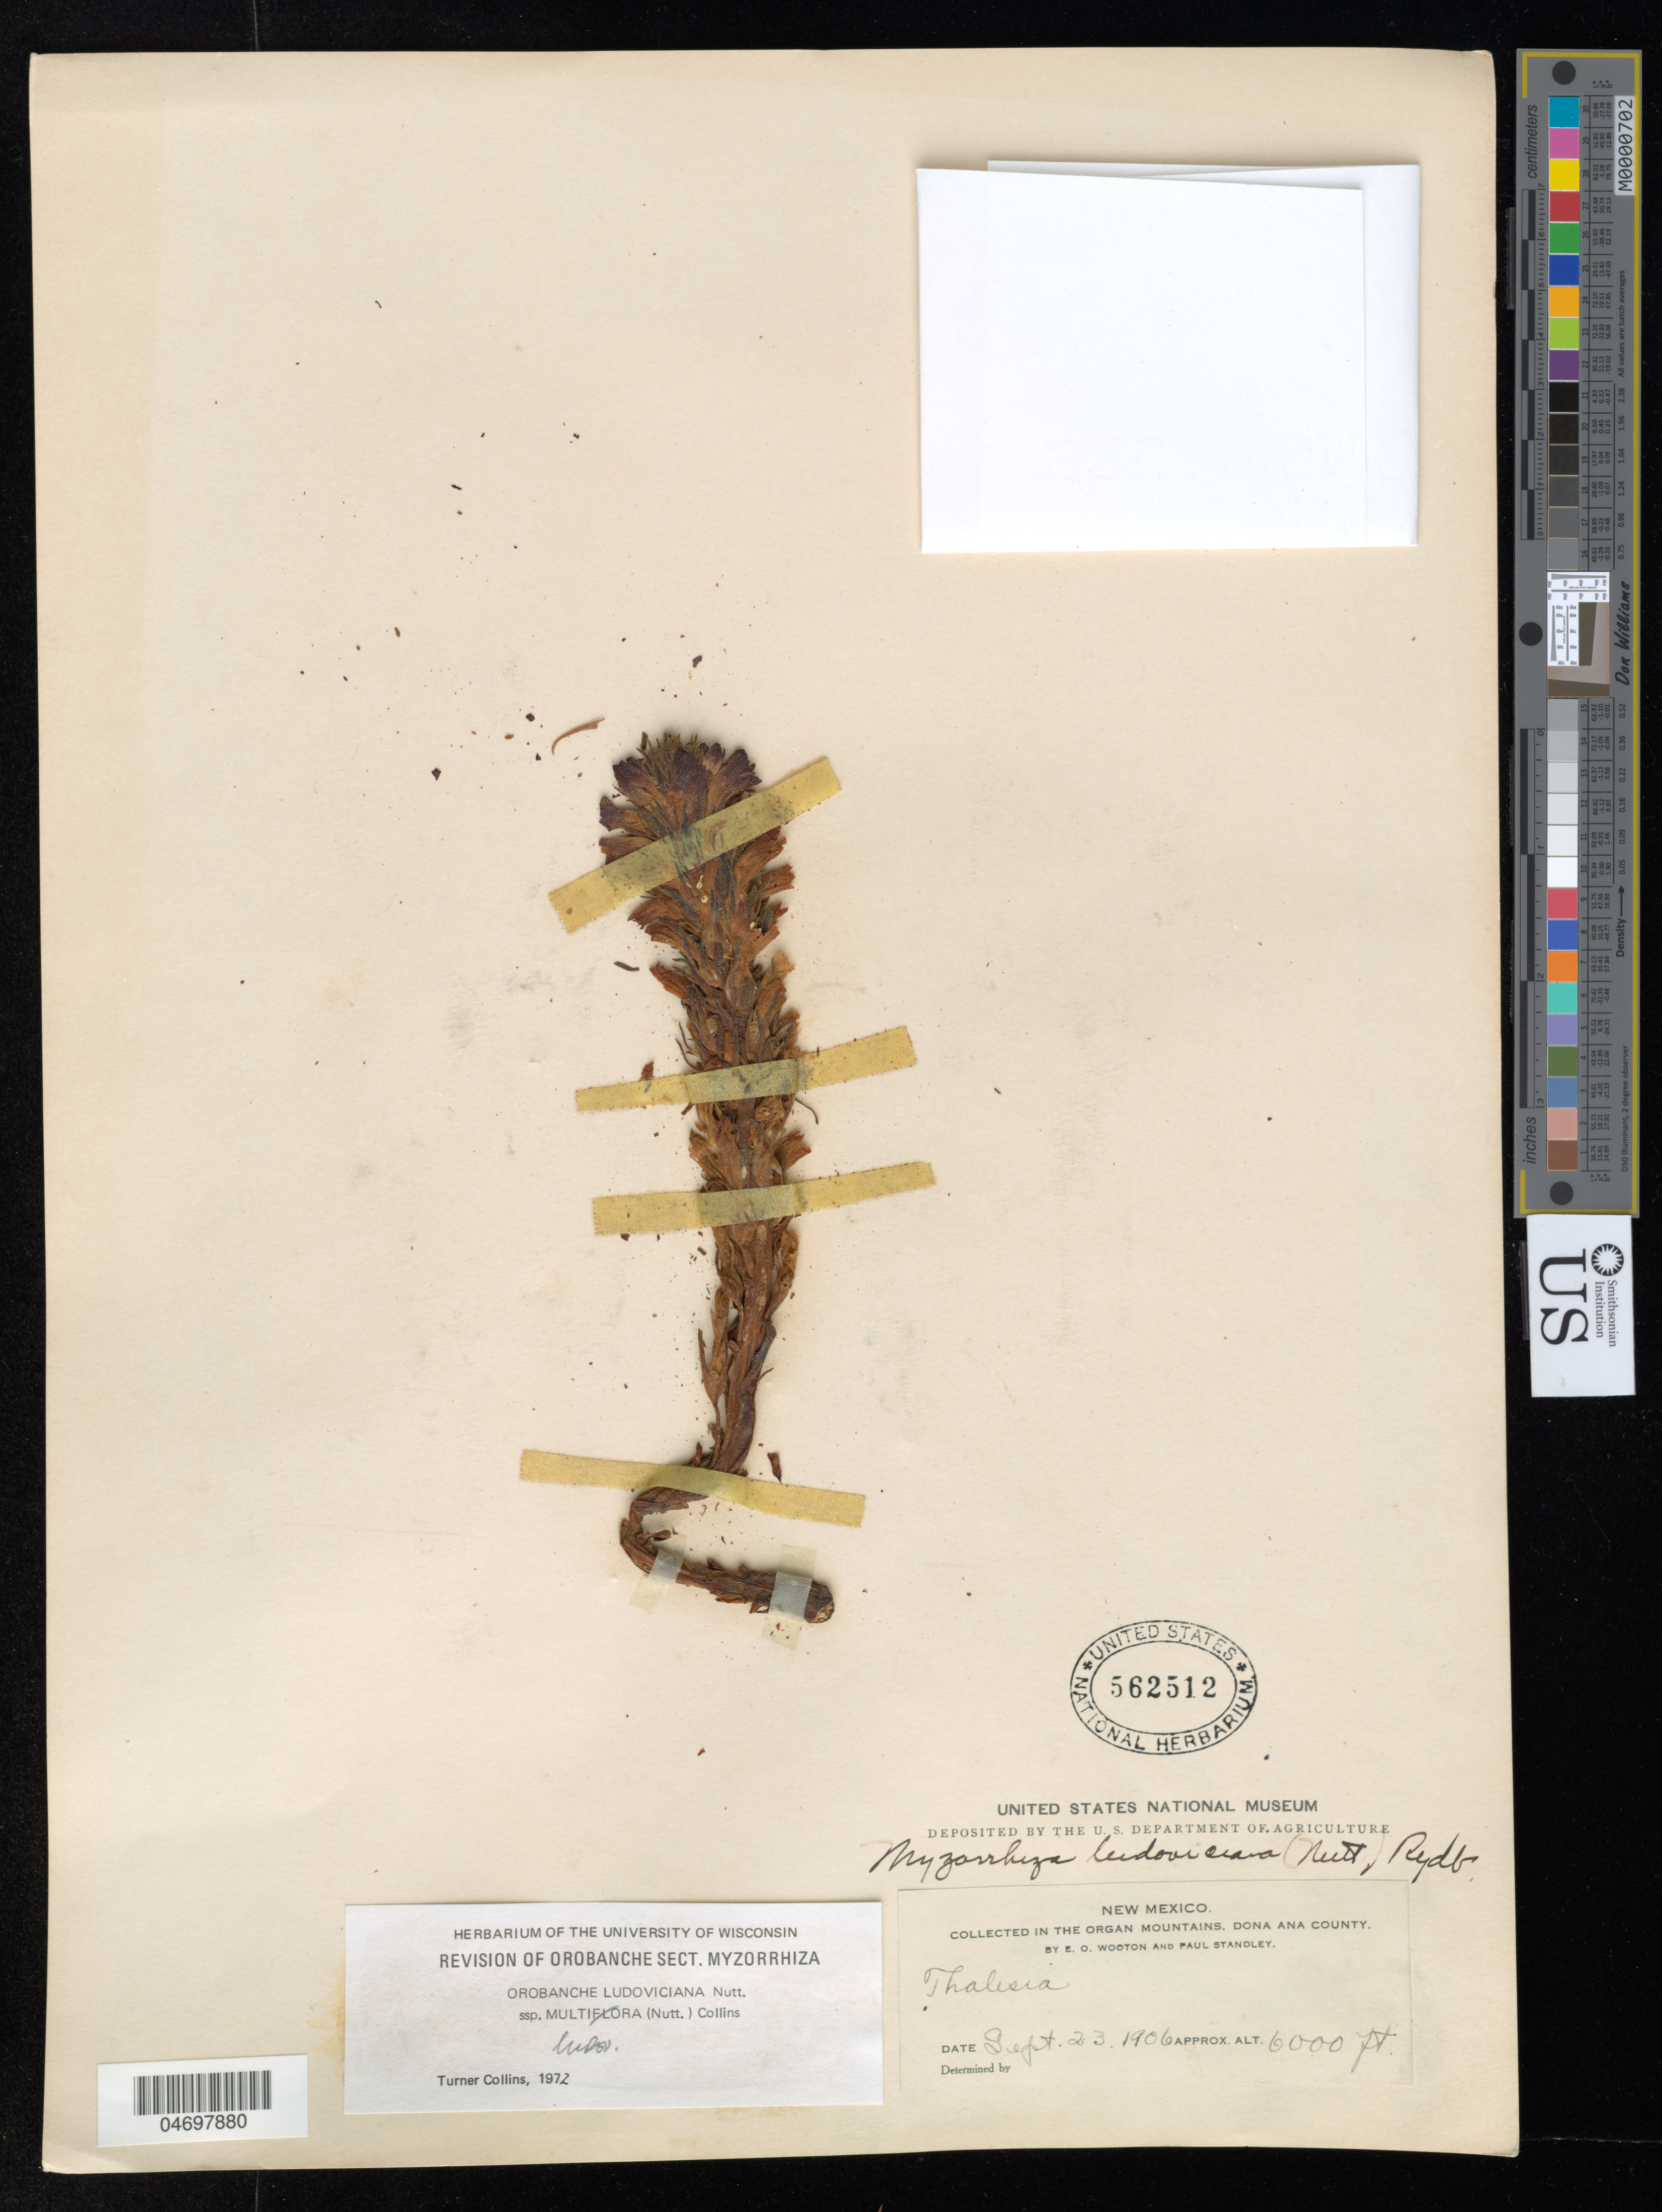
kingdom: Plantae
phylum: Tracheophyta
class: Magnoliopsida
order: Lamiales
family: Orobanchaceae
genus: Orobanche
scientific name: Orobanche ludoviciana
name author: Nutt.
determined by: Collins, [Lawrence] Turner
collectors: E. O. Wooton & P. C. Standley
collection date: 1906-09-23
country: United States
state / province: New Mexico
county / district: Dona Ana Co.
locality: The Organ Mountains.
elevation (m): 1615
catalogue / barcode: US 562512